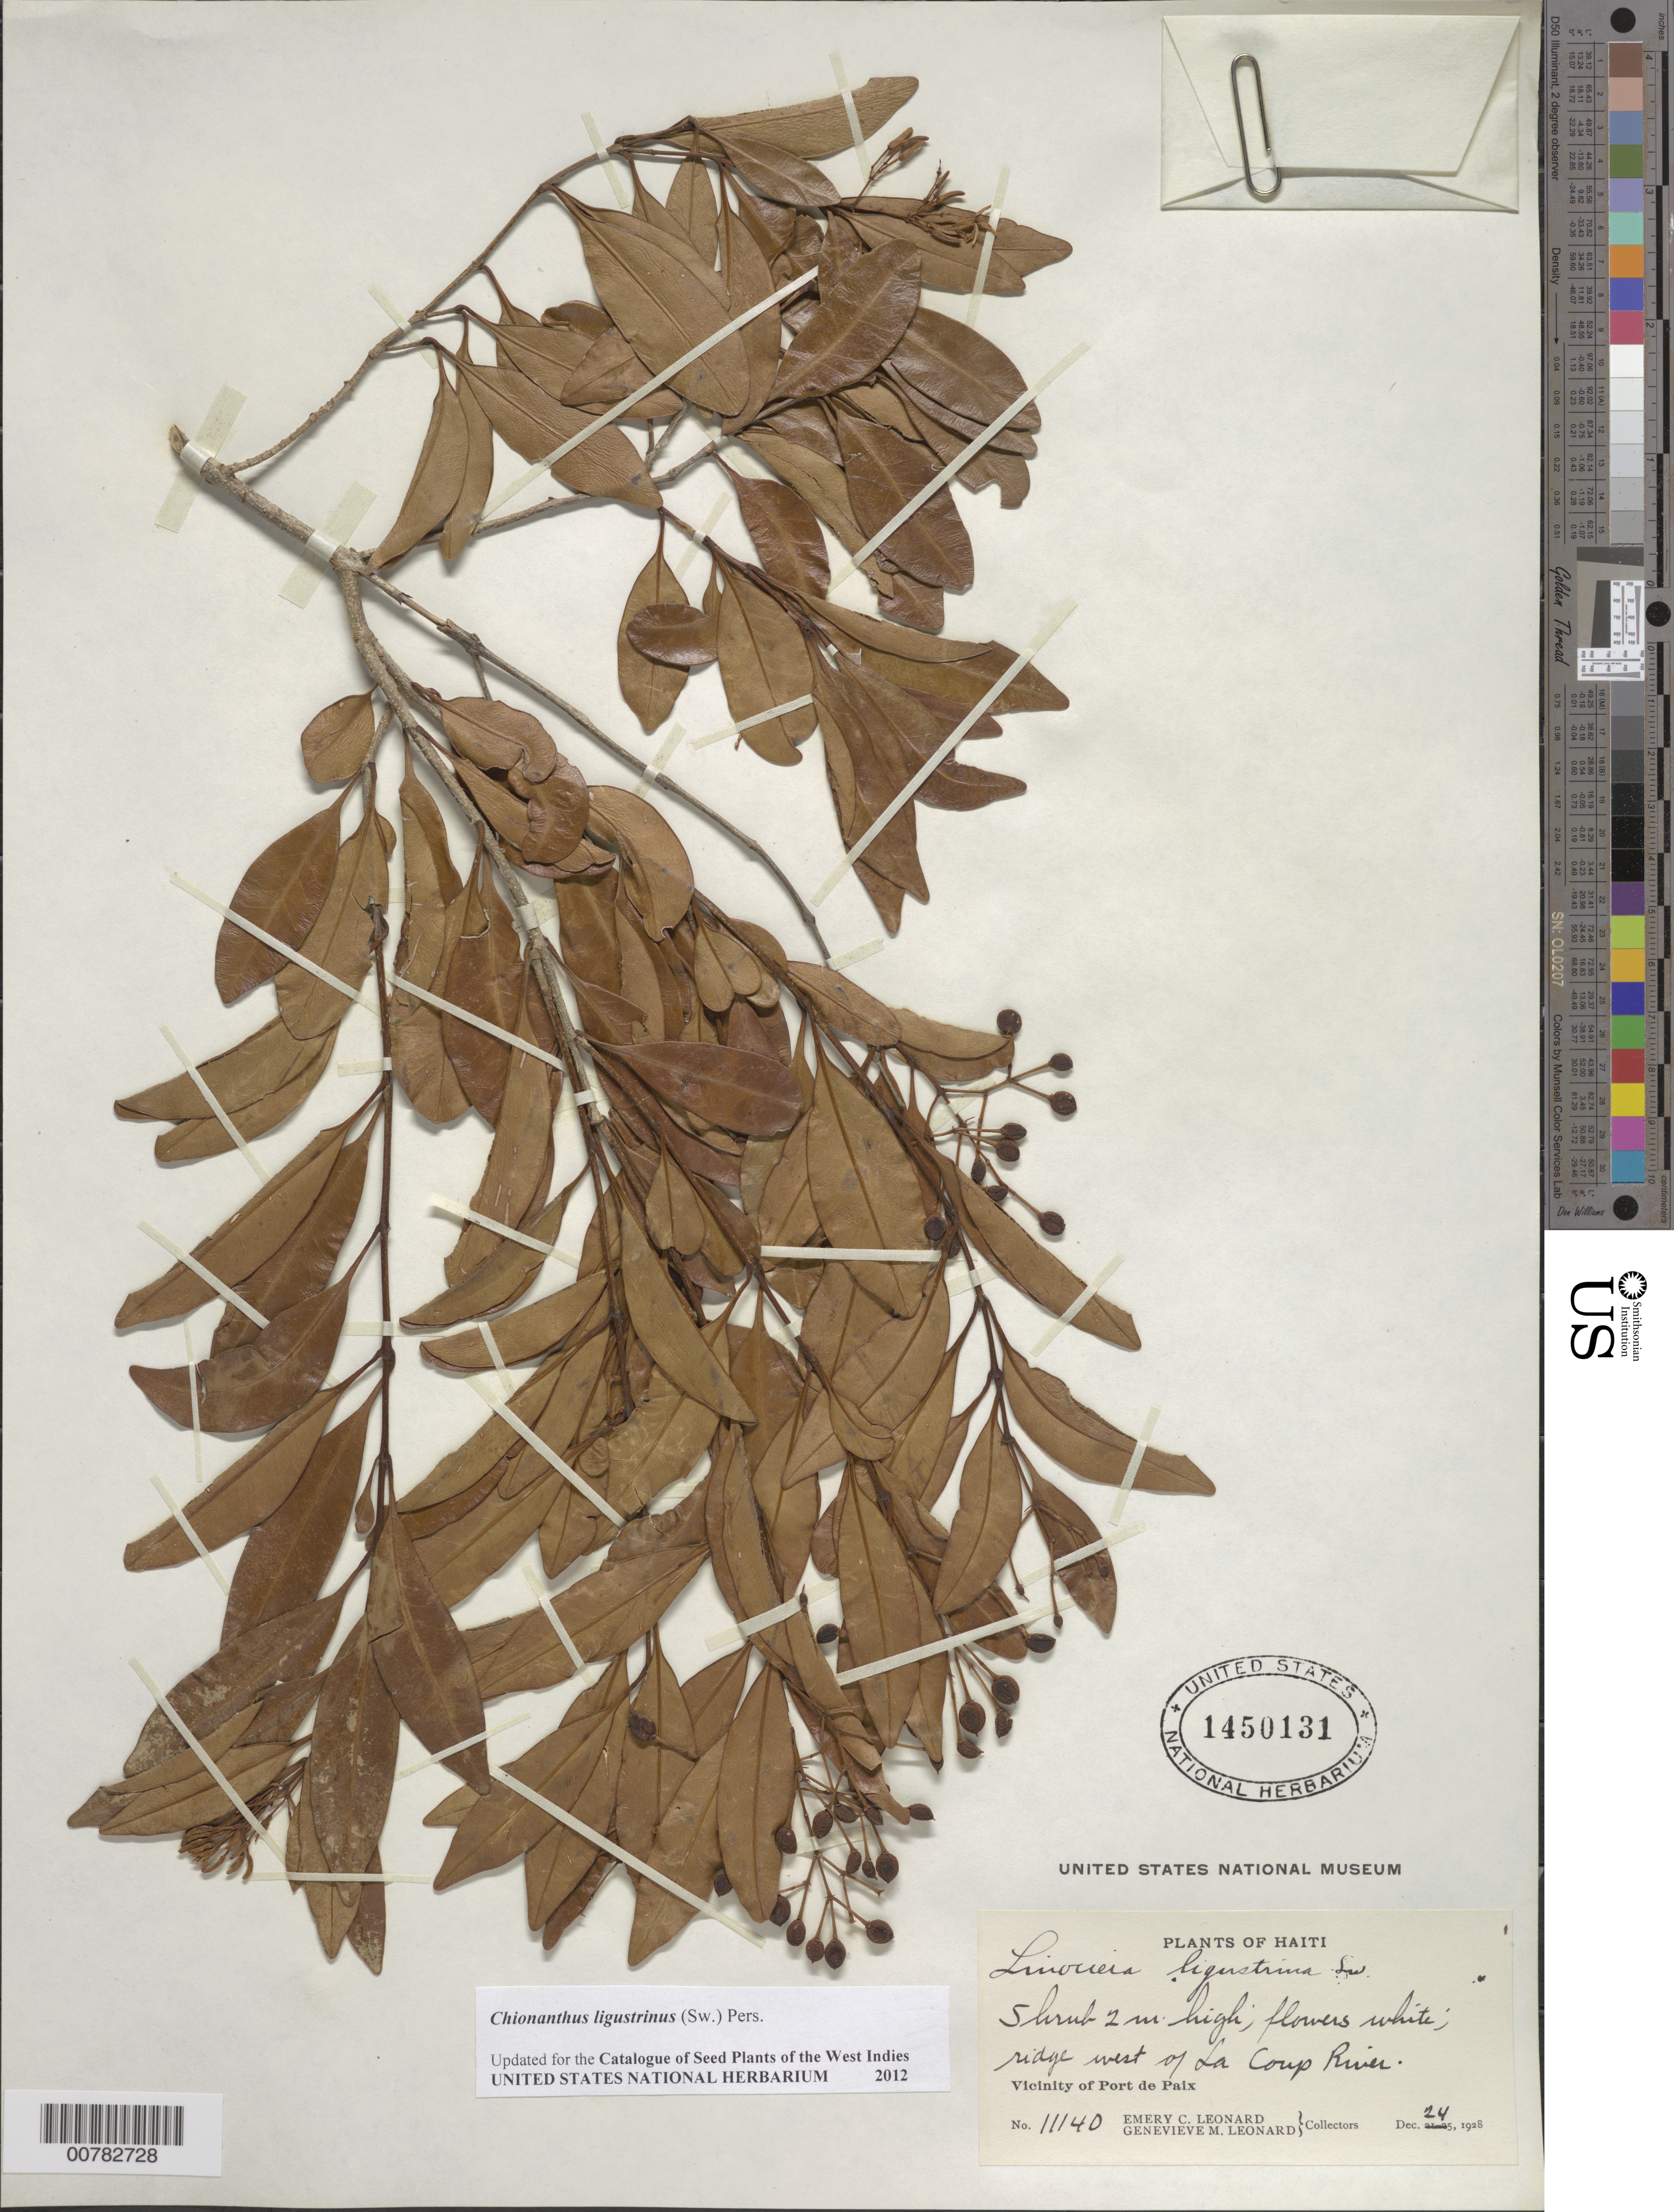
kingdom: Plantae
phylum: Tracheophyta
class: Magnoliopsida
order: Lamiales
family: Oleaceae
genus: Chionanthus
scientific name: Chionanthus ligustrinus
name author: (Sw.) Pers.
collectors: E. C. Leonard & G. M. Leonard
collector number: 11140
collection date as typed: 24 Dec 1928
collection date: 1928-12-24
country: Haiti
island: Hispaniola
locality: Vicinity of Port de Paix, ridge west of La Comp River.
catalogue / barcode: US 1450131